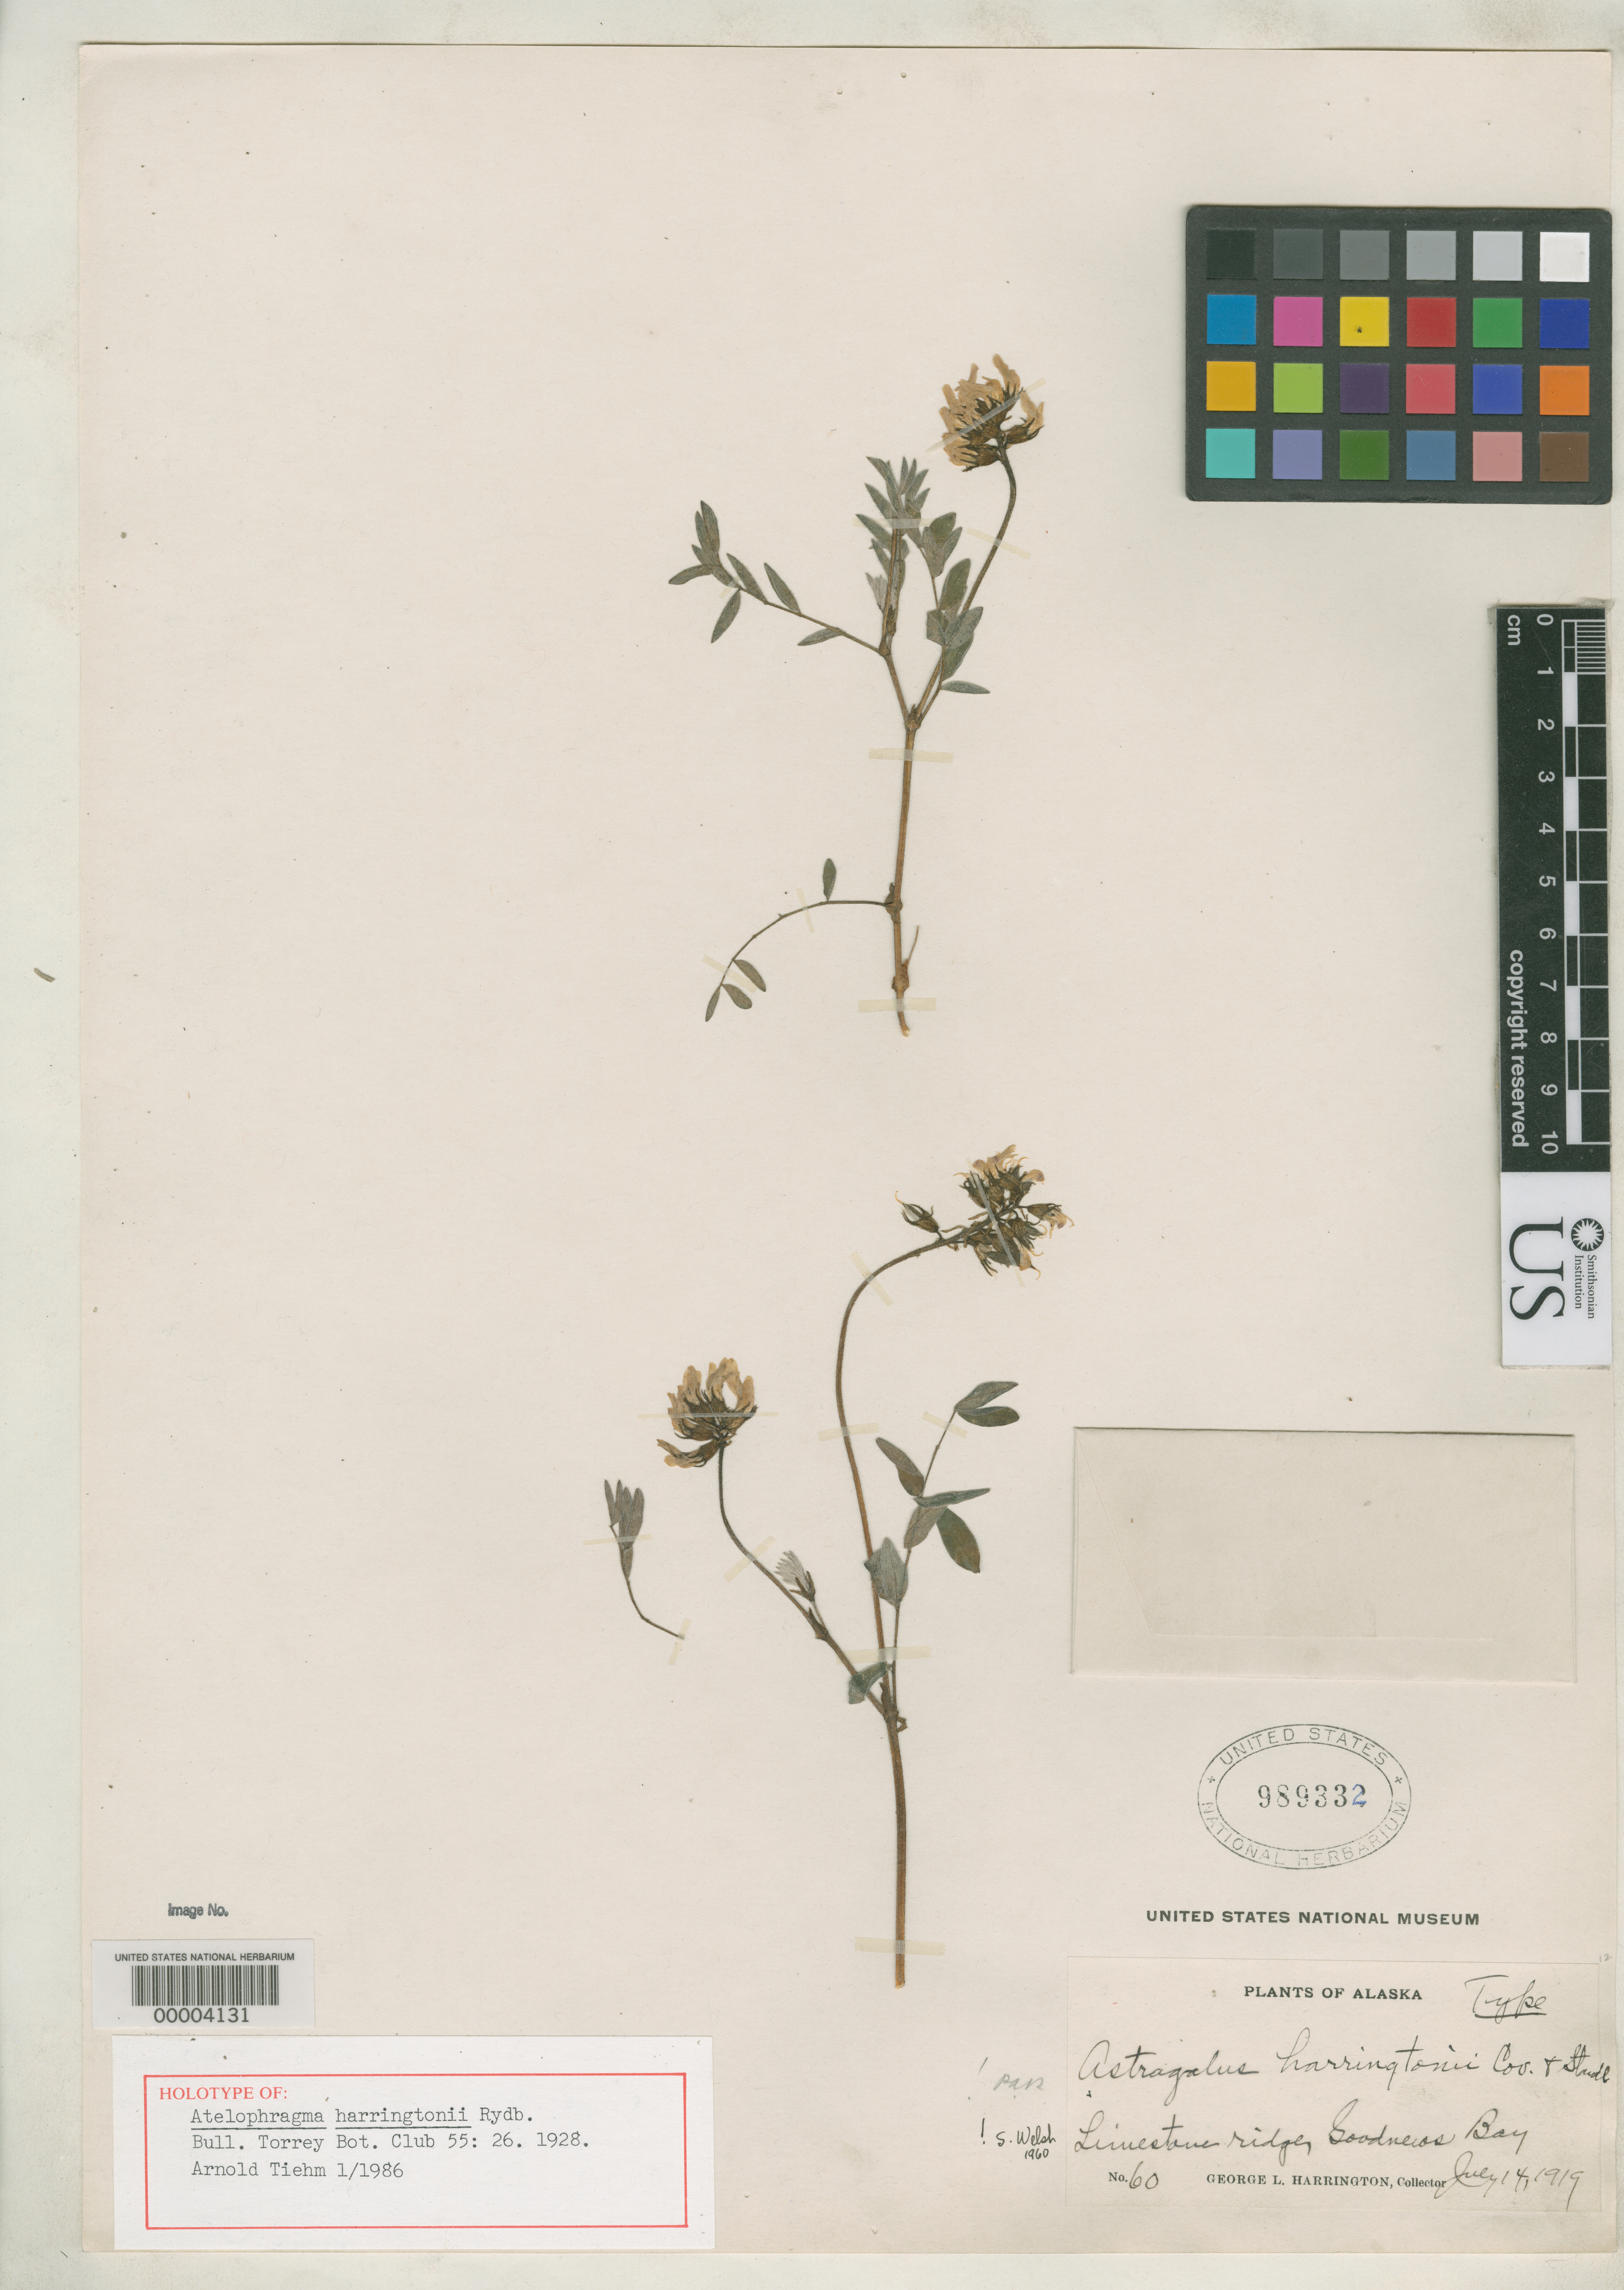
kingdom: Plantae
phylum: Tracheophyta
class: Magnoliopsida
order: Fabales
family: Fabaceae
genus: Astragalus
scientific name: Astragalus harringtonii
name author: Coville & Standl. ex Rydb.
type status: Holotype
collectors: G. Harrington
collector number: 60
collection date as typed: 14 Jul 1919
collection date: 1919-07-14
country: United States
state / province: Alaska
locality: Goodnews Bay, limestone bridges.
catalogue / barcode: US 989332